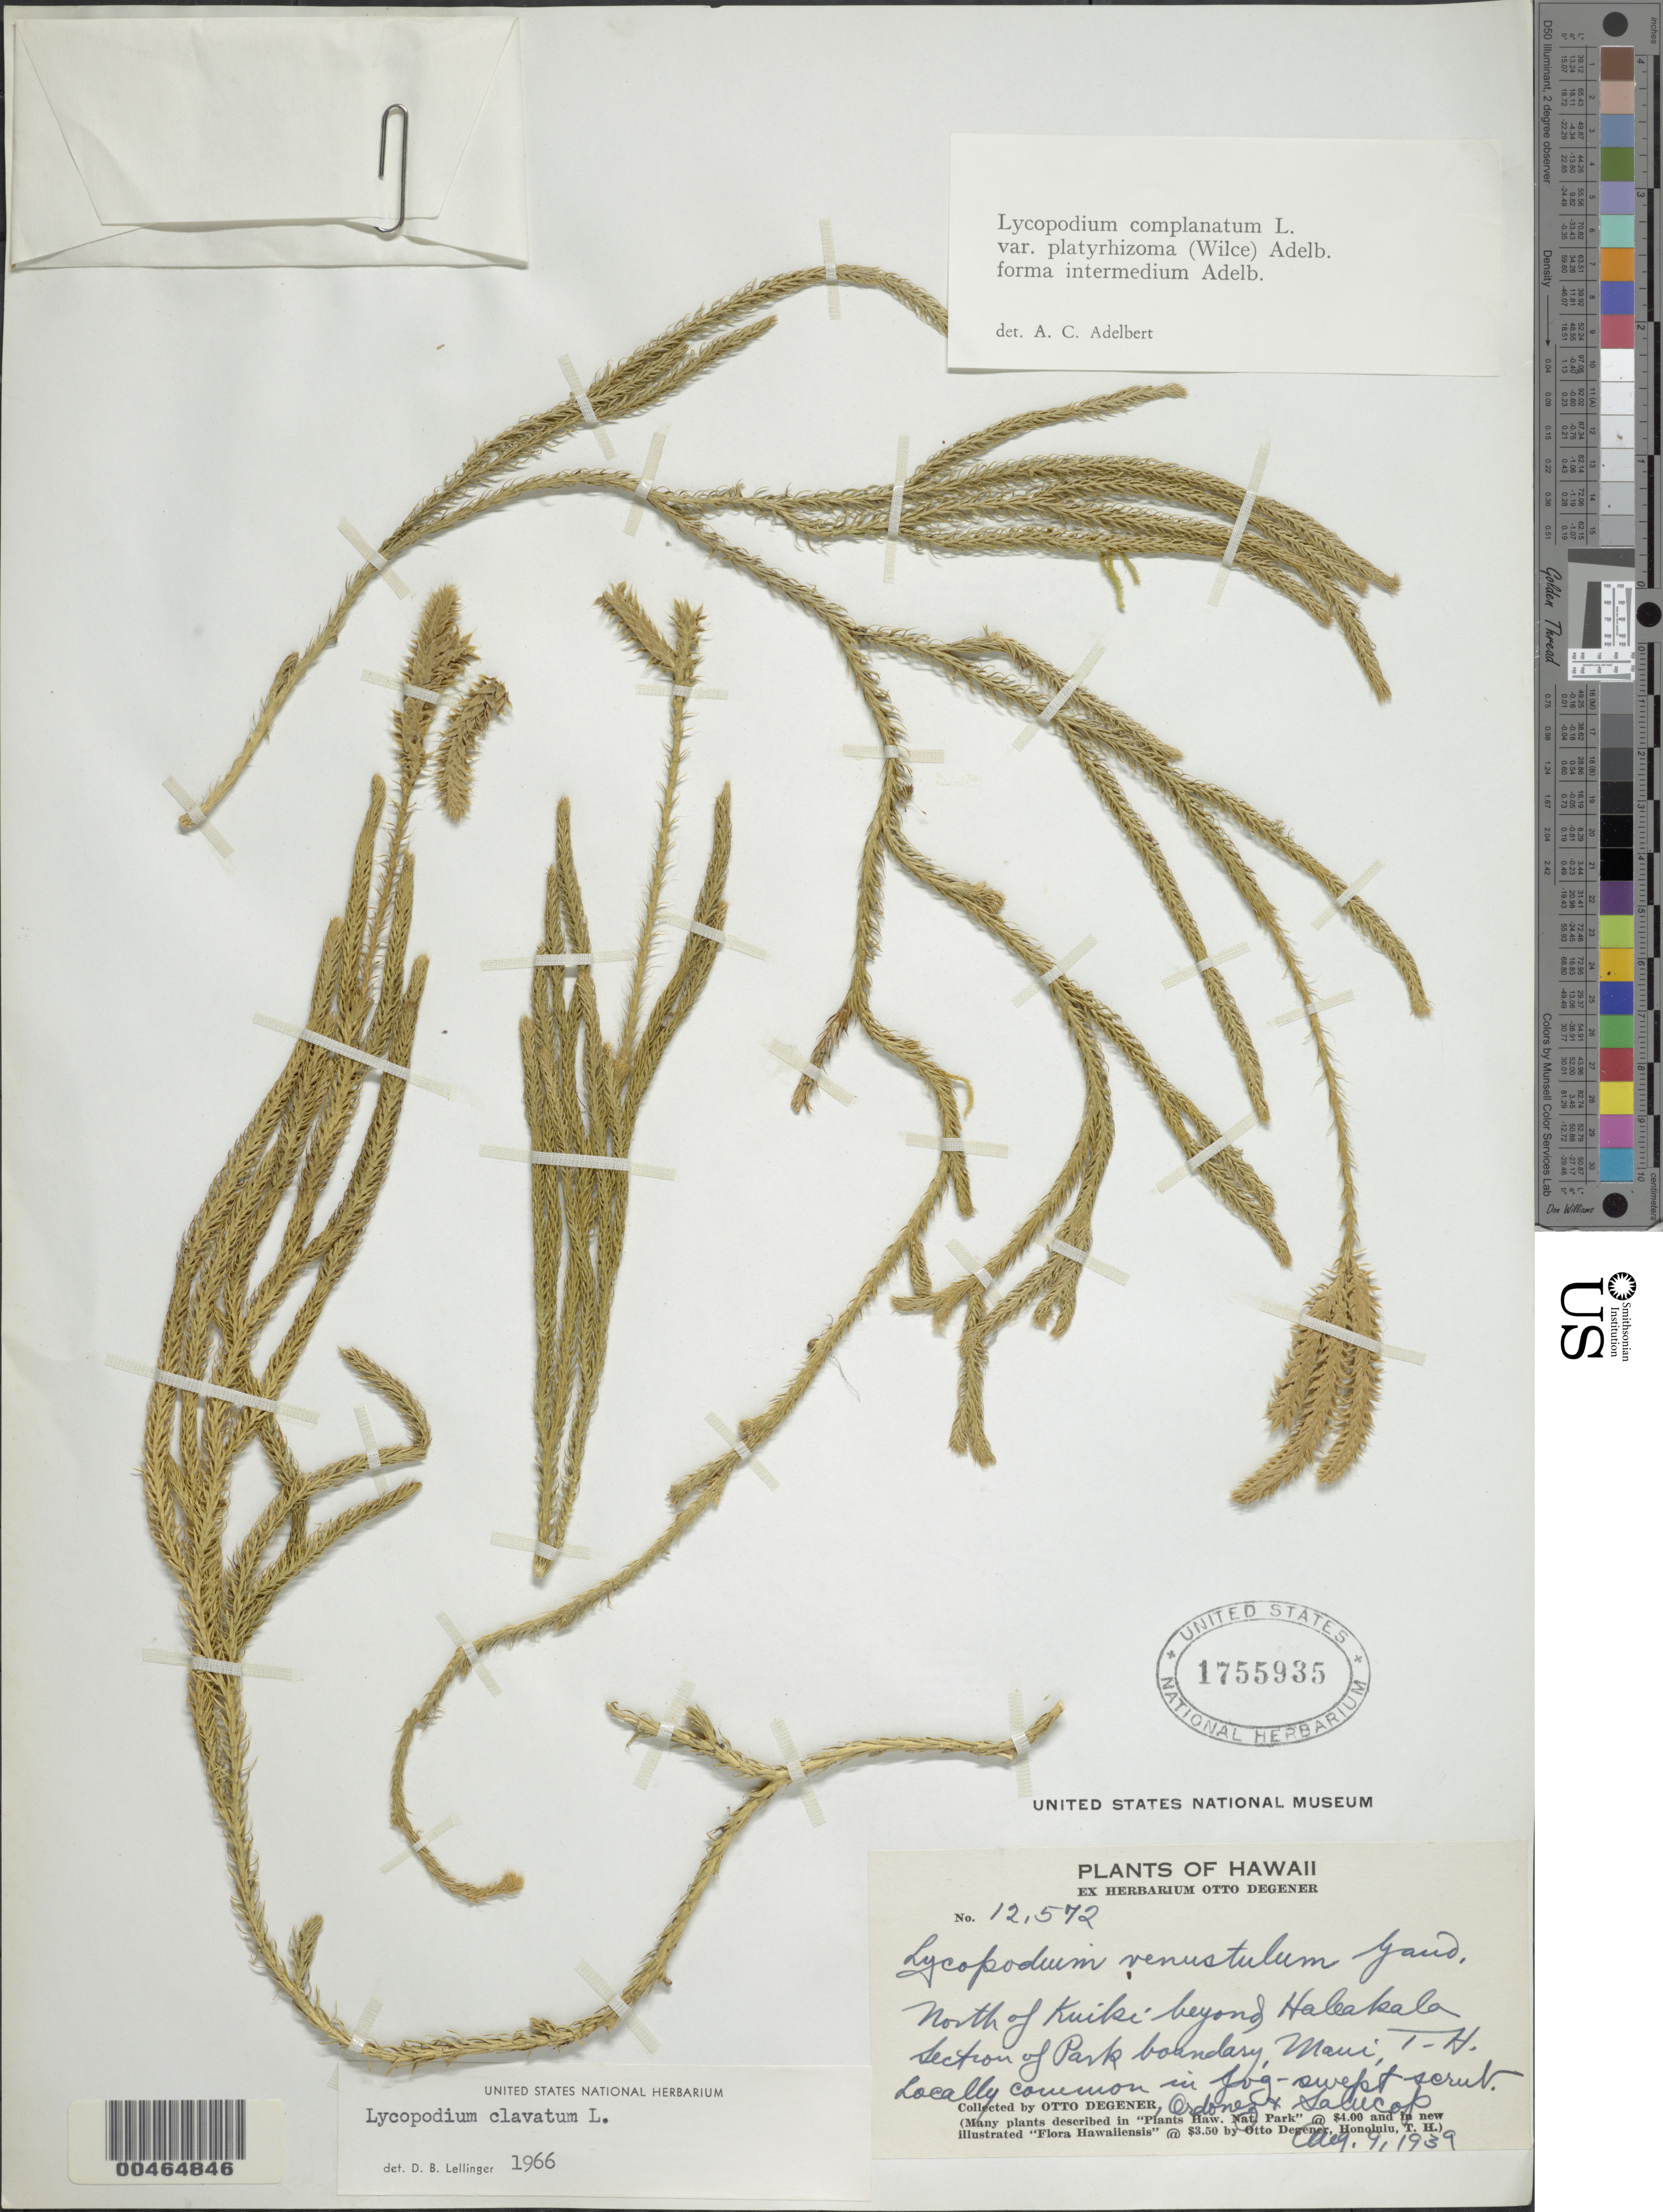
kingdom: Plantae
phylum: Tracheophyta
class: Lycopodiopsida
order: Lycopodiales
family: Lycopodiaceae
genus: Lycopodium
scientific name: Lycopodium clavatum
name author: L.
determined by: Lellinger, David B., (BOT), Smithsonian Institution - National Museum of Natural History (UNITED STATES)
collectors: O. Degener, Ordonez & -- Salucop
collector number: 12572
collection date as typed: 9 Aug 1939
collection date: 1939-08-09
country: United States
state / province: Hawaii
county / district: Maui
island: Maui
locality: N of Kuiki beyond Haleakala, section of Park boundary, Maui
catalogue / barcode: US 1755935